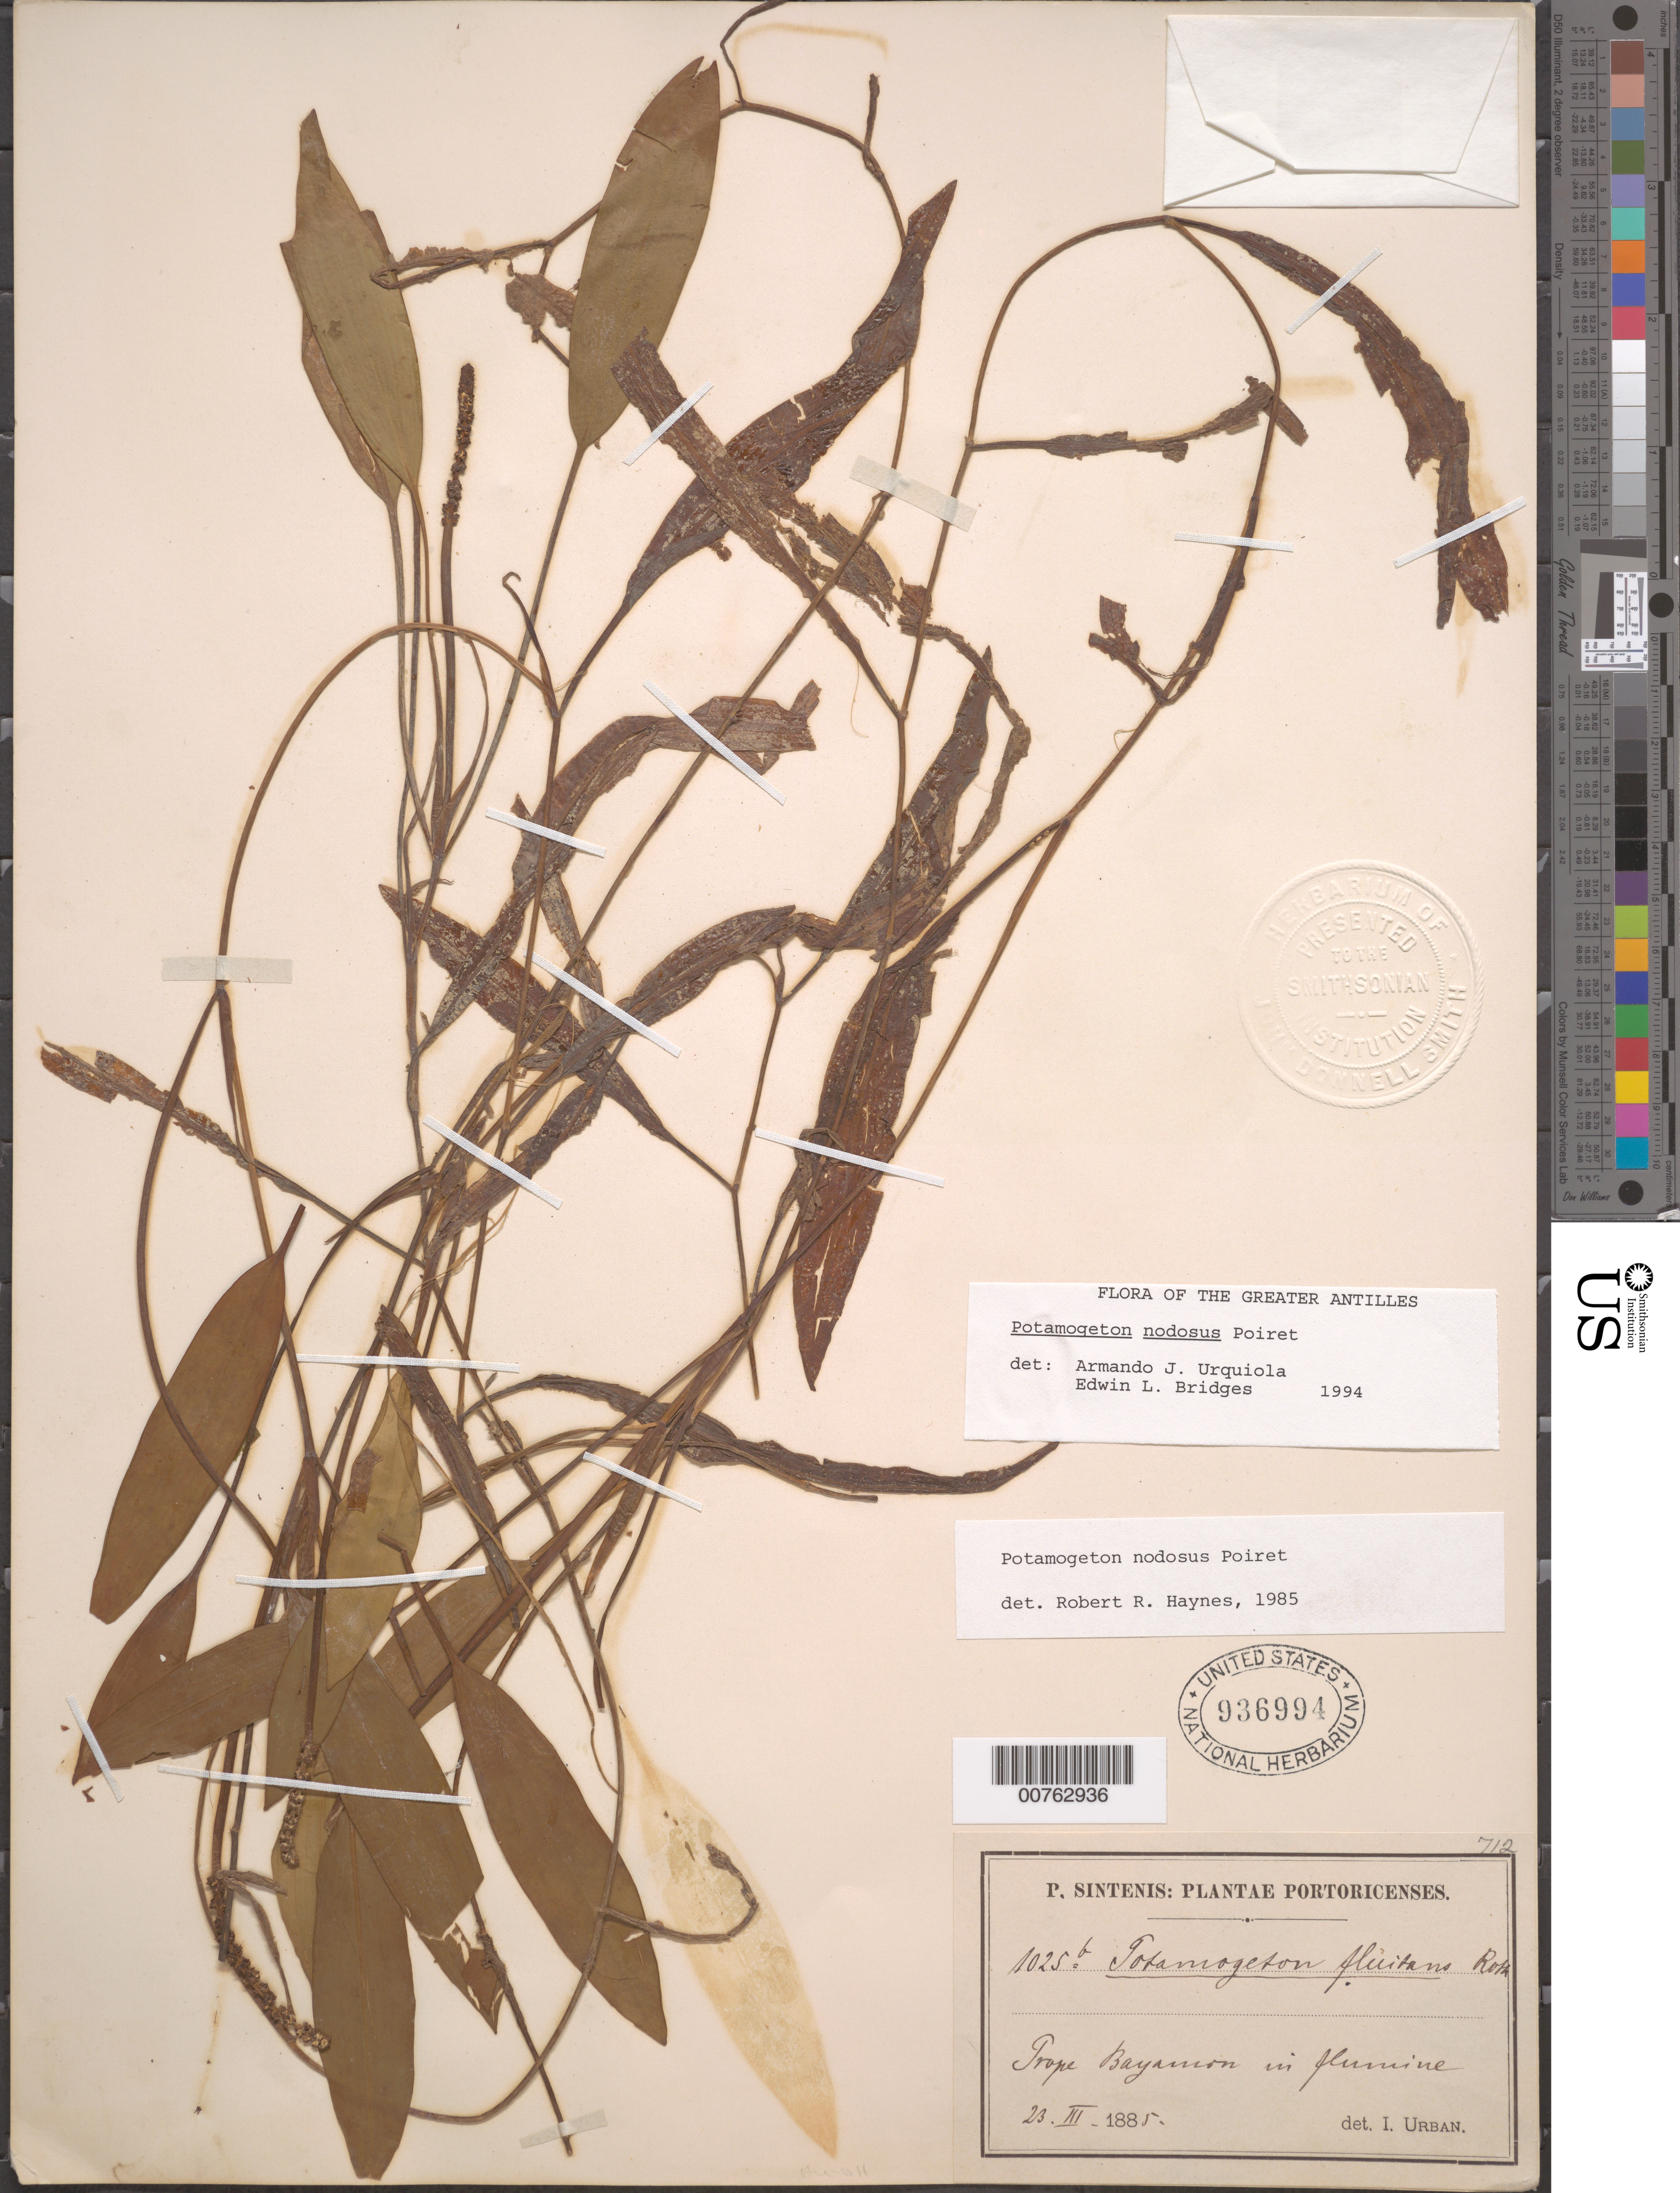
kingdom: Plantae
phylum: Tracheophyta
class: Liliopsida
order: Alismatales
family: Potamogetonaceae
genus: Potamogeton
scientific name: Potamogeton nodosus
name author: Poir.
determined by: Urquiola, A.; Bridges, E. L.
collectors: P. Sintenis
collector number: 1025b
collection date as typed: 23 Mar 1885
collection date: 1885-03-23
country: Puerto Rico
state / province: Bayamón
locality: Prope Bayamon in flumine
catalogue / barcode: US 936994